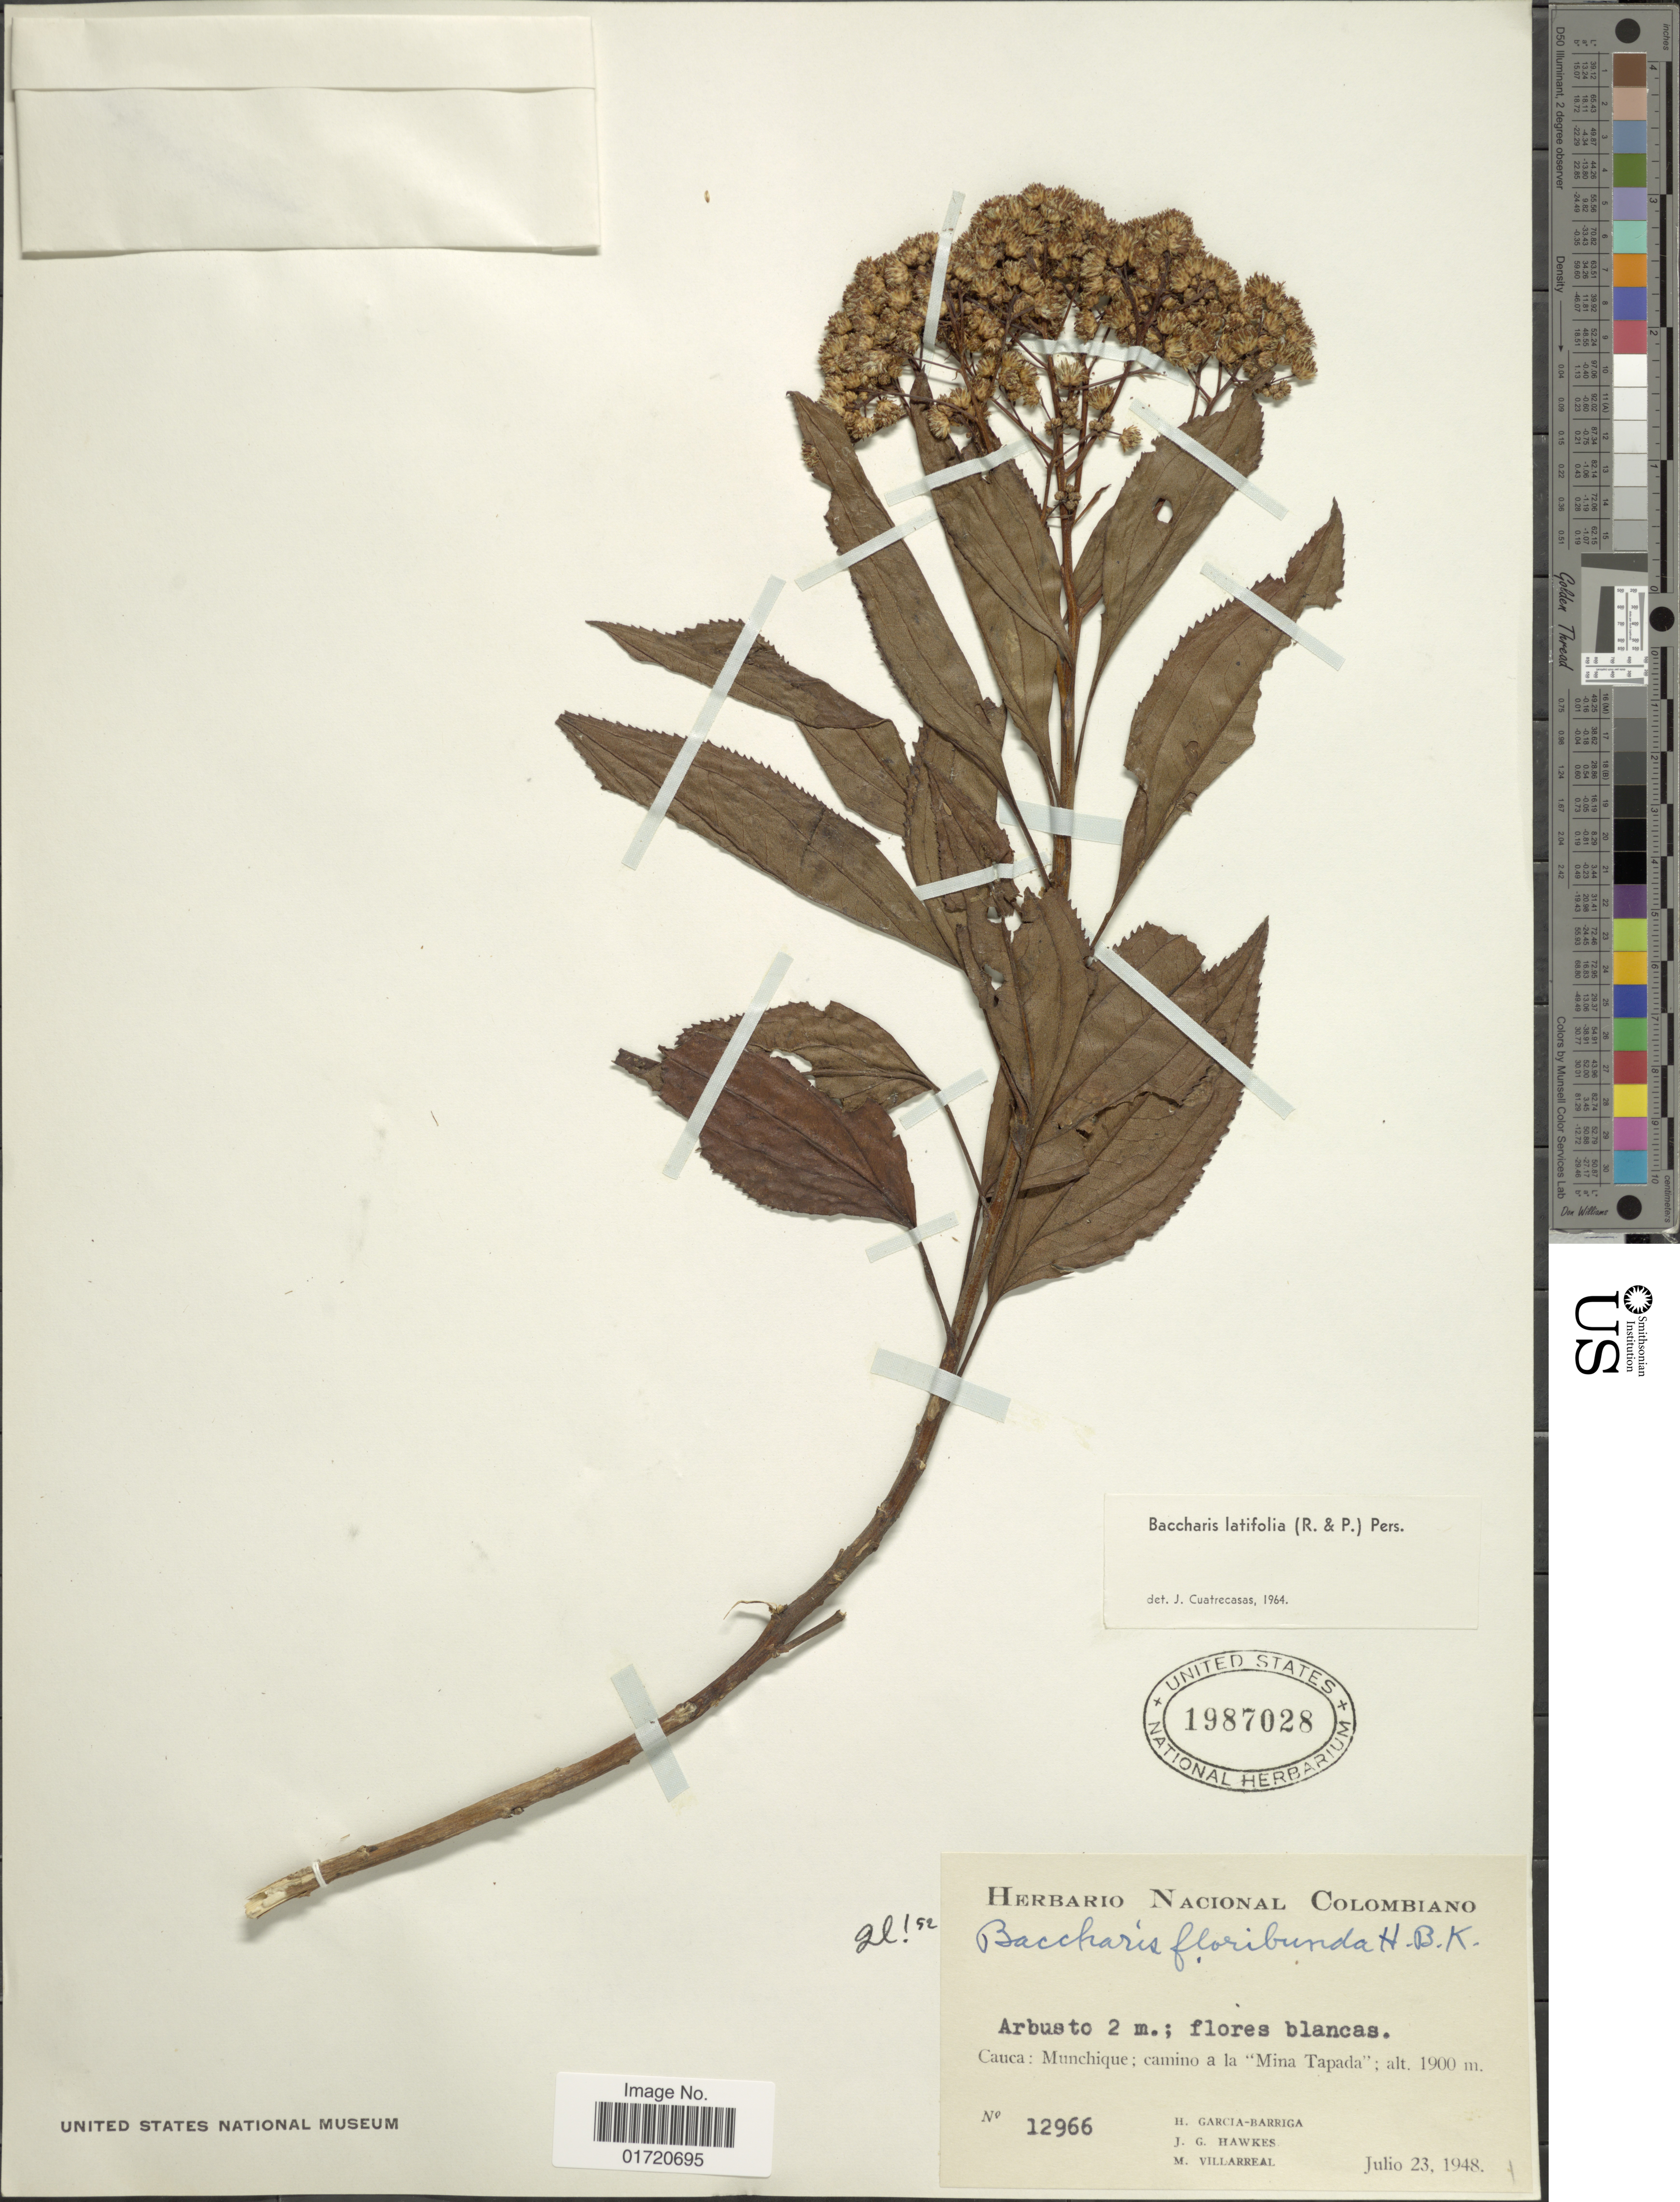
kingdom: Plantae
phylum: Tracheophyta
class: Magnoliopsida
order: Asterales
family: Asteraceae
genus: Baccharis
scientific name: Baccharis latifolia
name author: (Ruiz & Pav.) Pers.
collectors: H. García Barriga, J. Hawkes & M. Villarreal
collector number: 12966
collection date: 1948-07-23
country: Colombia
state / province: Cauca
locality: Munchique, camino a la Mina Tapada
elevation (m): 1900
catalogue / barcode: US 1987028